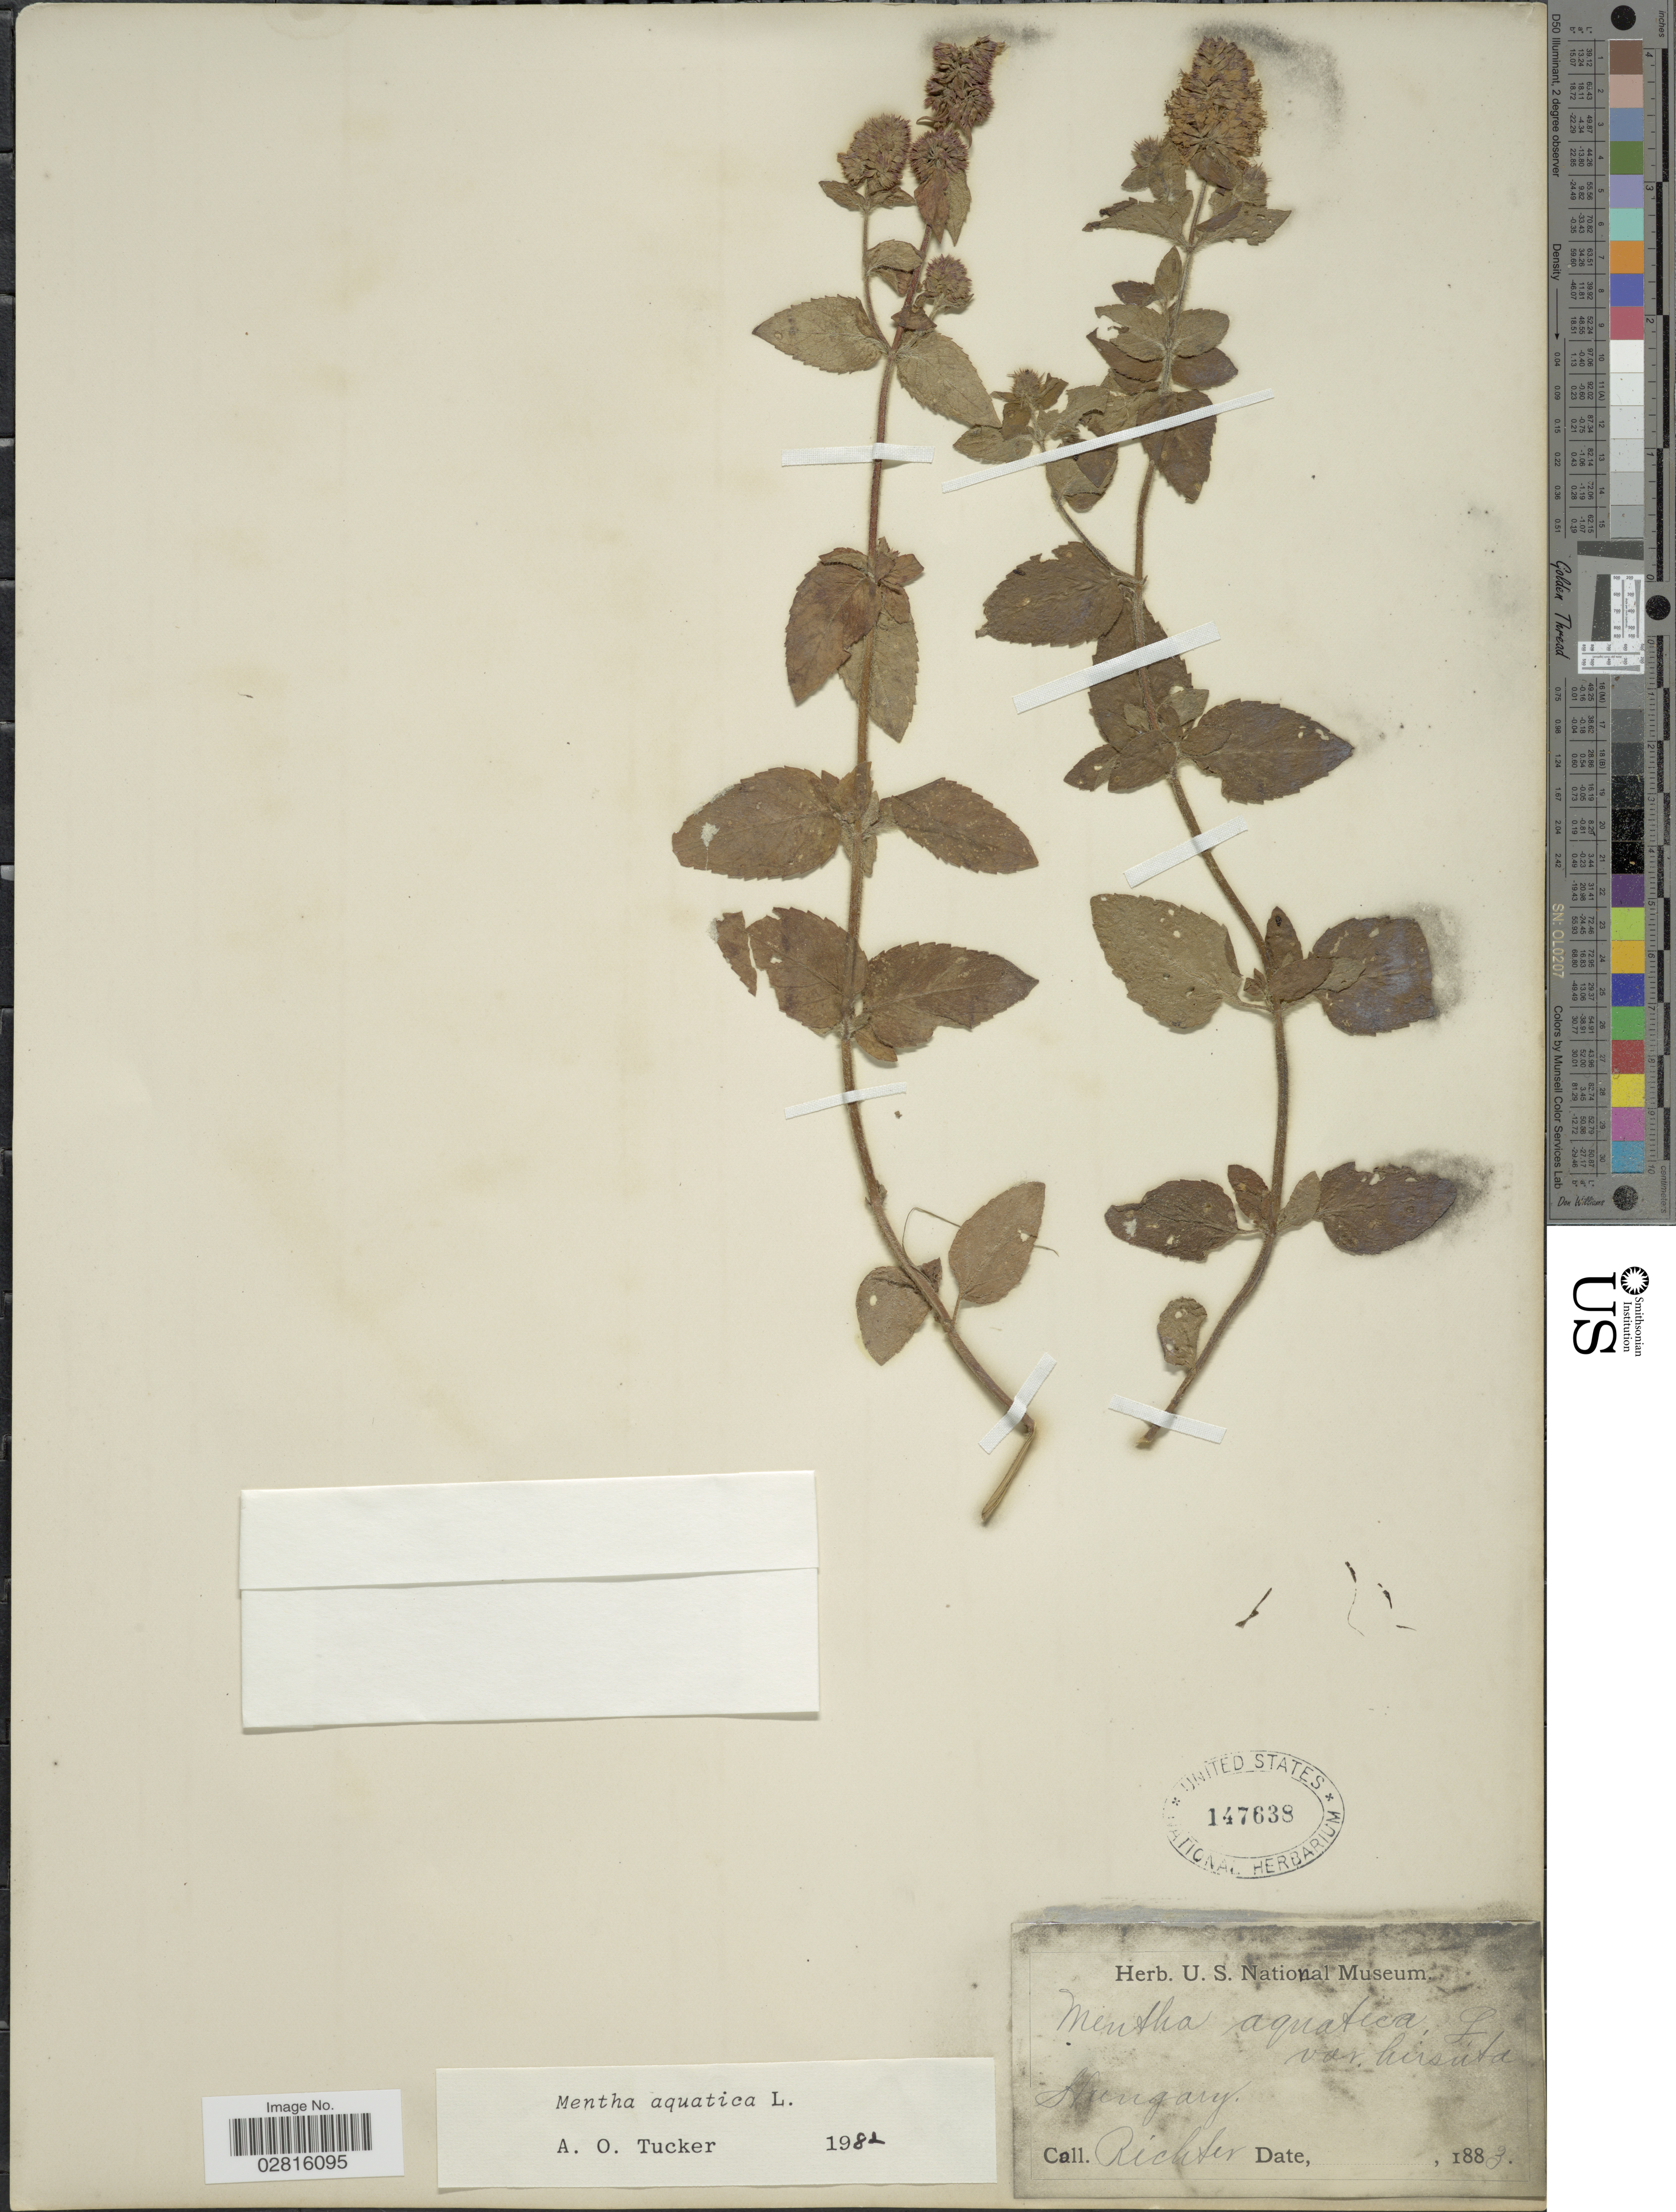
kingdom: Plantae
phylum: Tracheophyta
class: Magnoliopsida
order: Lamiales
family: Lamiaceae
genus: Mentha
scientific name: Mentha aquatica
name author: L.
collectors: -- Richter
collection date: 1883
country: Hungary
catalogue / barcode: US 147638